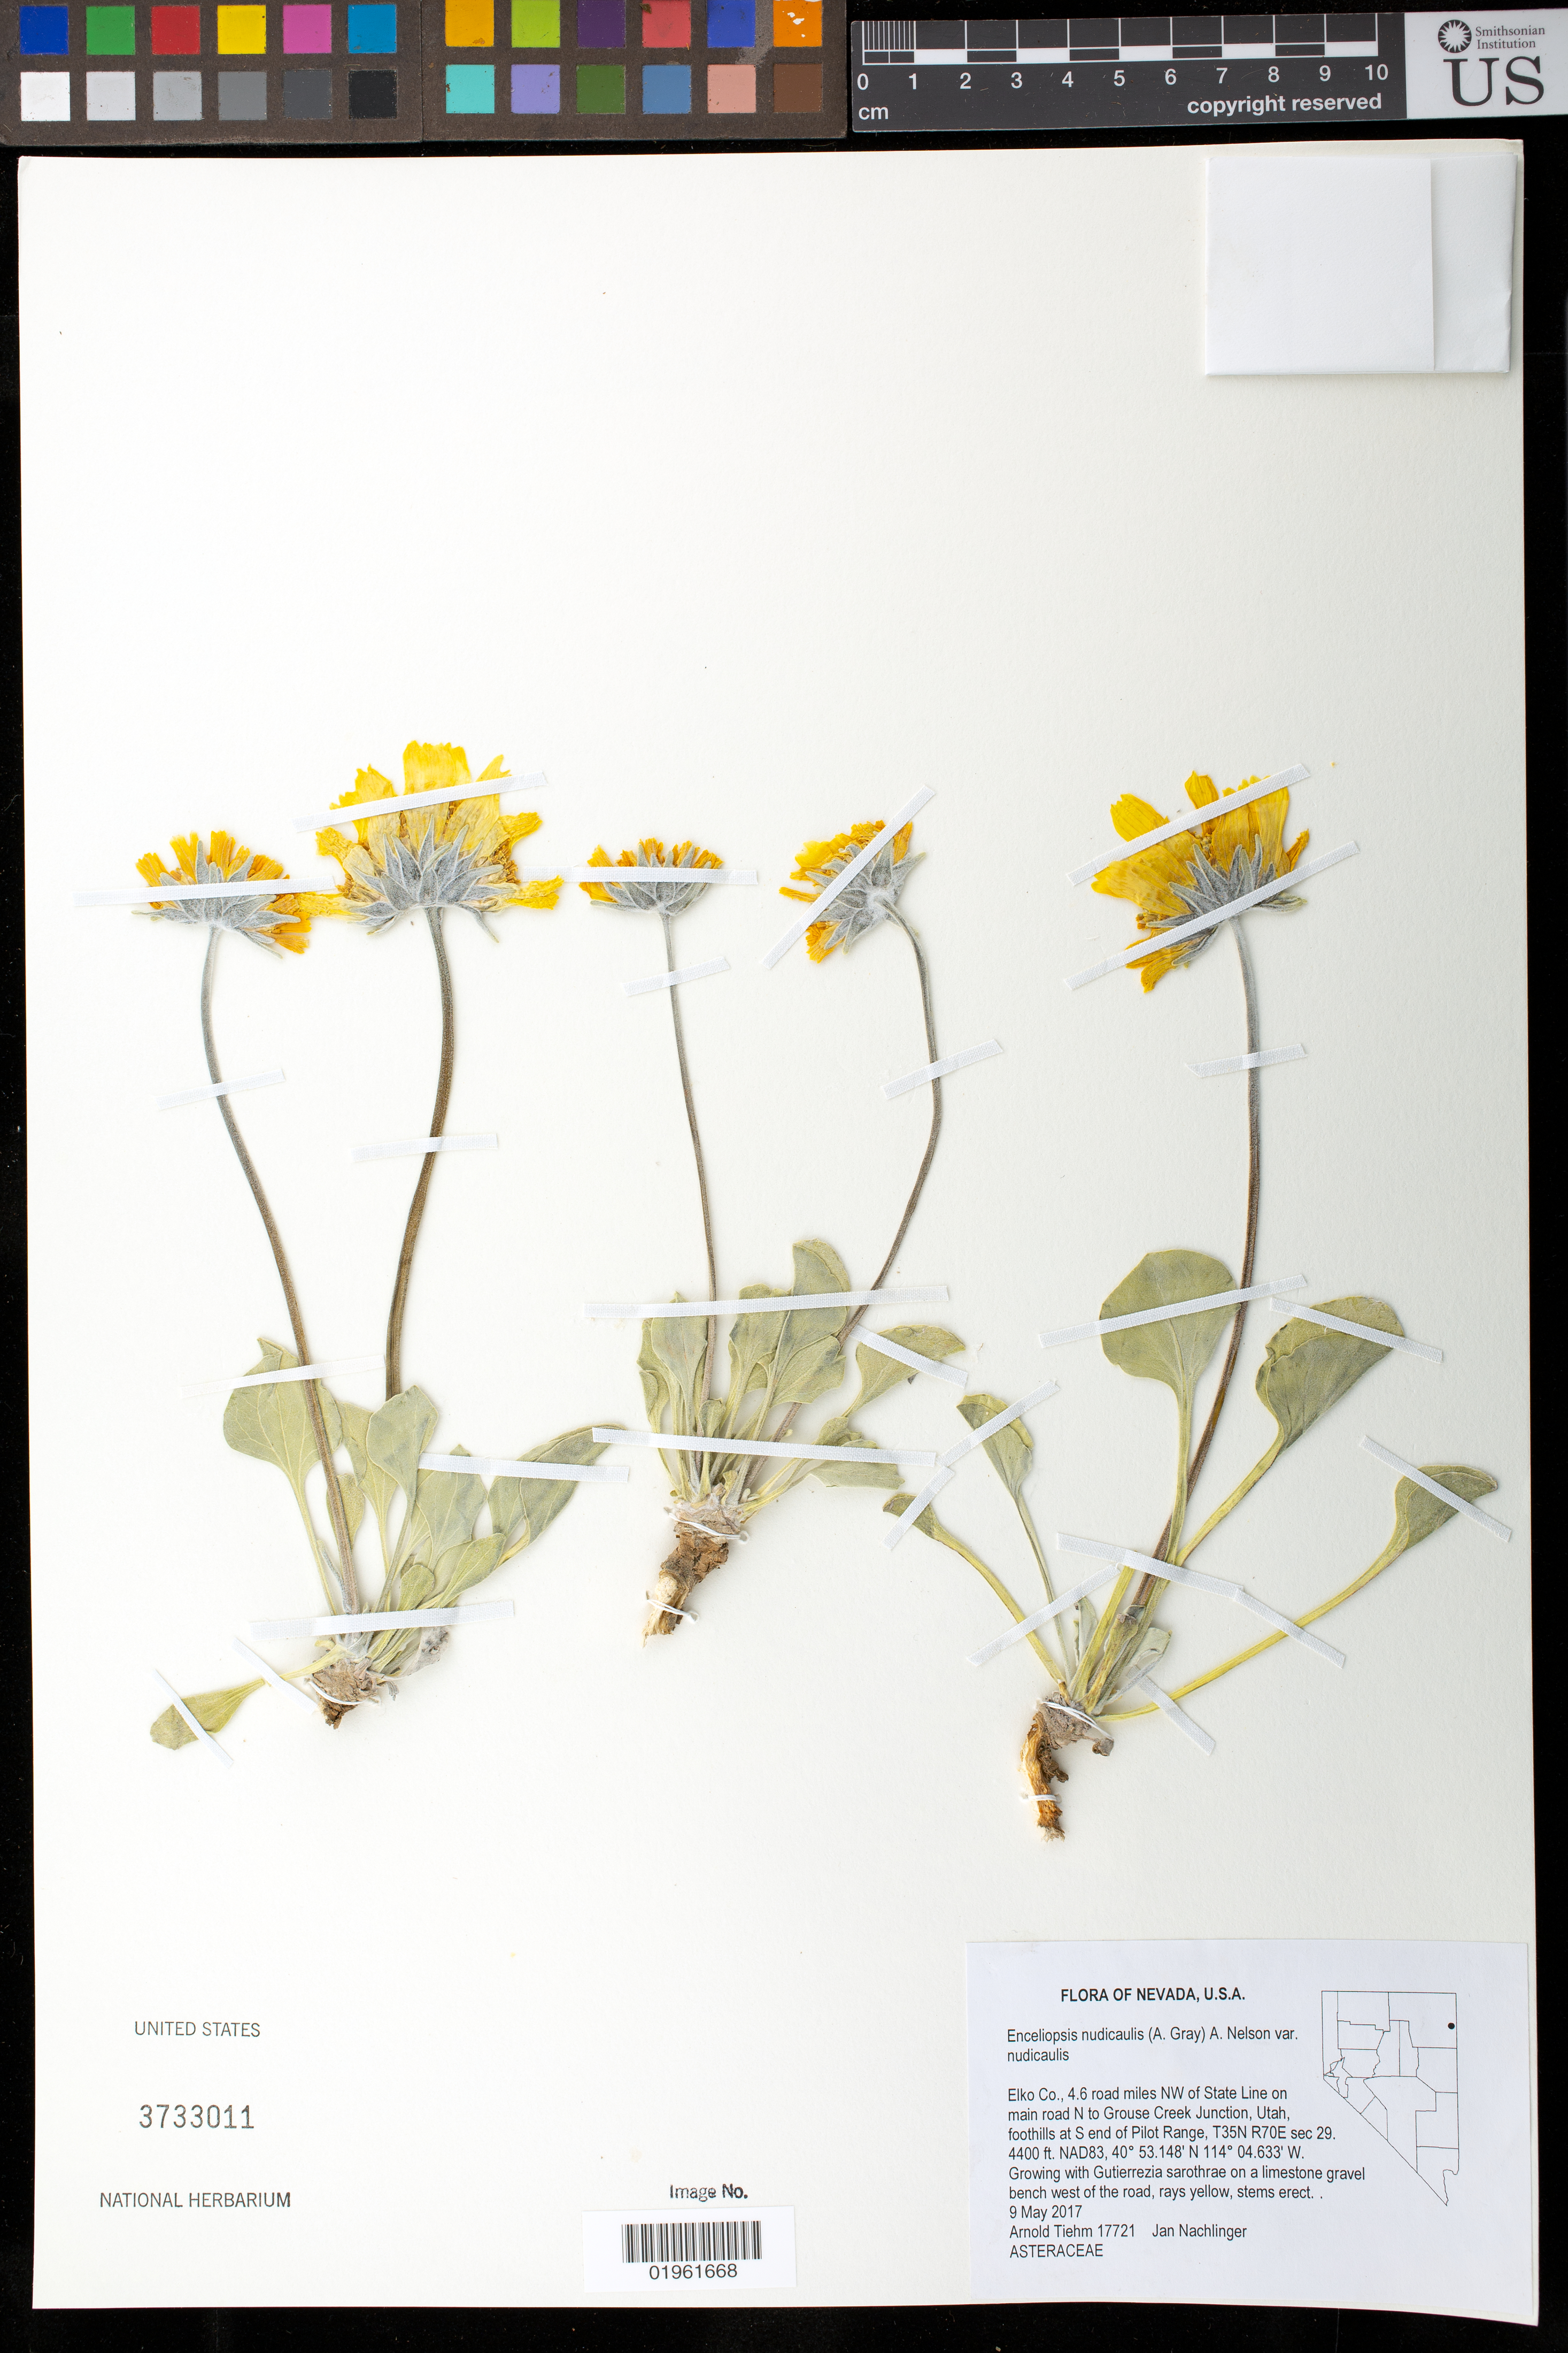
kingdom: Plantae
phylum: Tracheophyta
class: Magnoliopsida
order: Asterales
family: Asteraceae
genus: Enceliopsis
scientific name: Enceliopsis nudicaulis var. nudicaulis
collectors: A. Tiehm & J. Nachlinger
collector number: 17721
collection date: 2017-05-09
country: United States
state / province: Nevada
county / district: Elko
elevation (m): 1341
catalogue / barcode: US 3733011